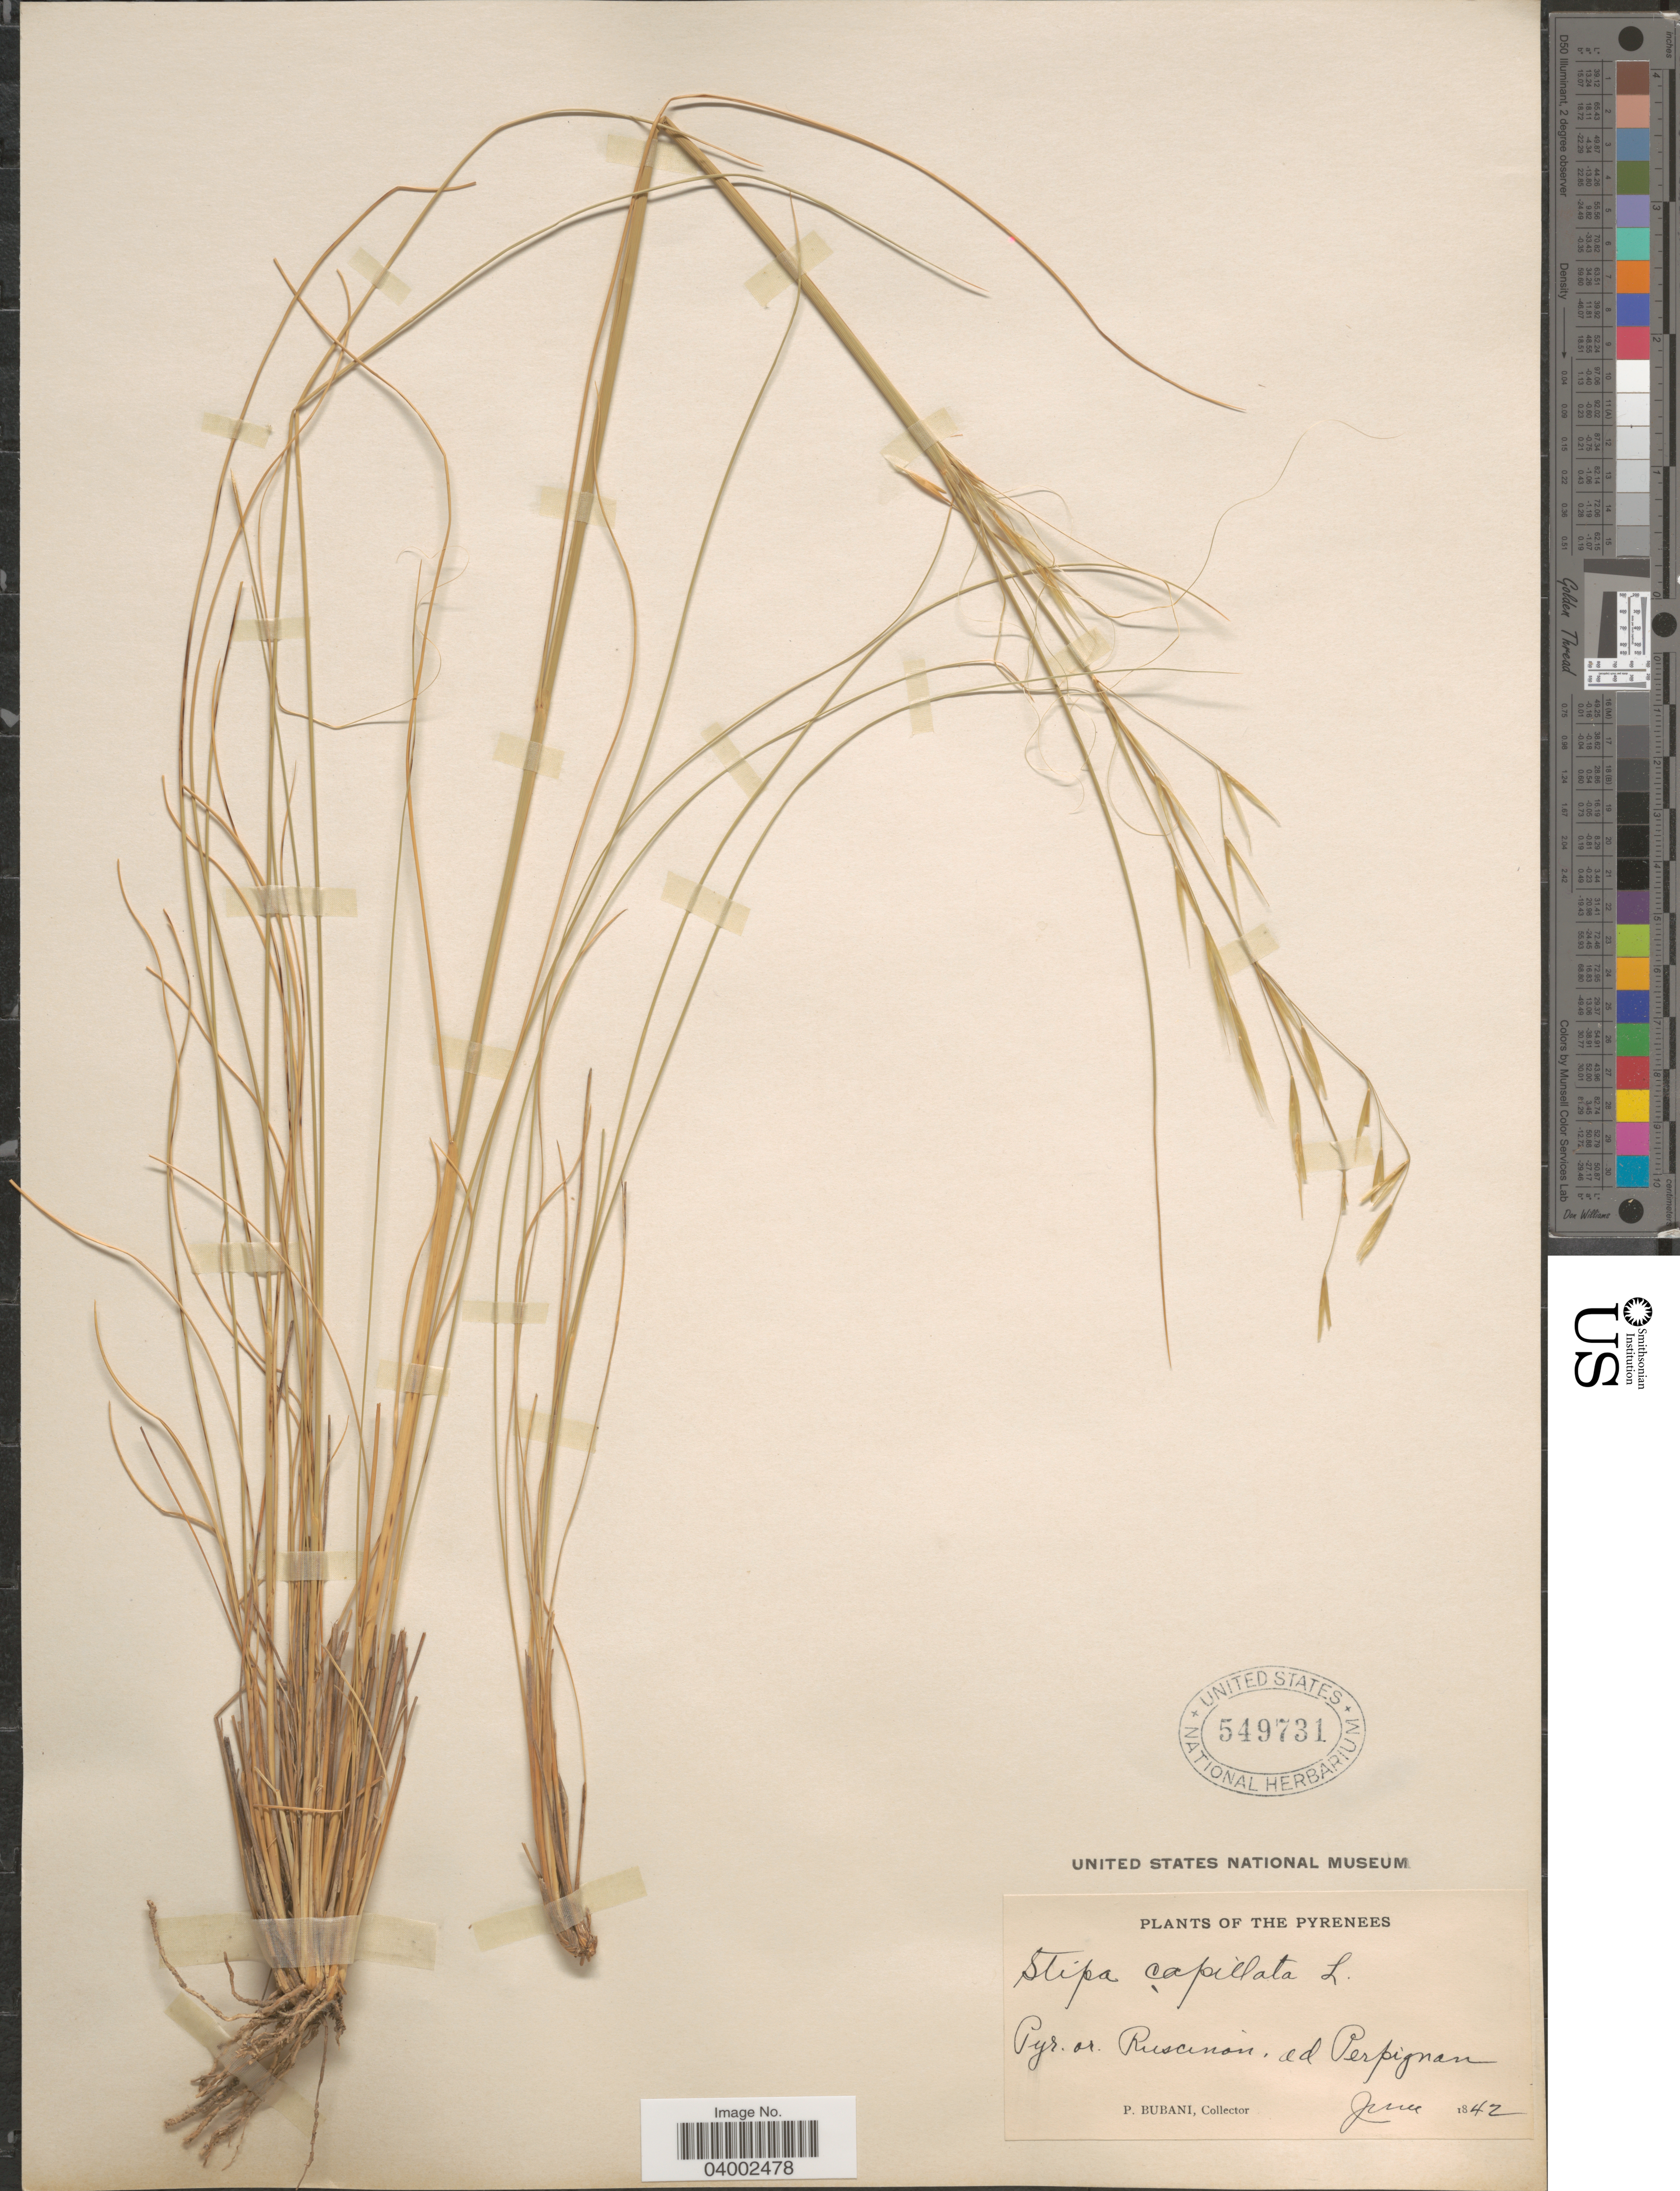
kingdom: Plantae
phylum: Tracheophyta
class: Liliopsida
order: Poales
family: Poaceae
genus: Stipa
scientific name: Stipa capillata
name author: L.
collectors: P. Bubani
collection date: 1842-06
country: France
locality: The Pyrenees. Pyr. or. Ruscinon, ad Perpignan.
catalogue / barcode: US 549731